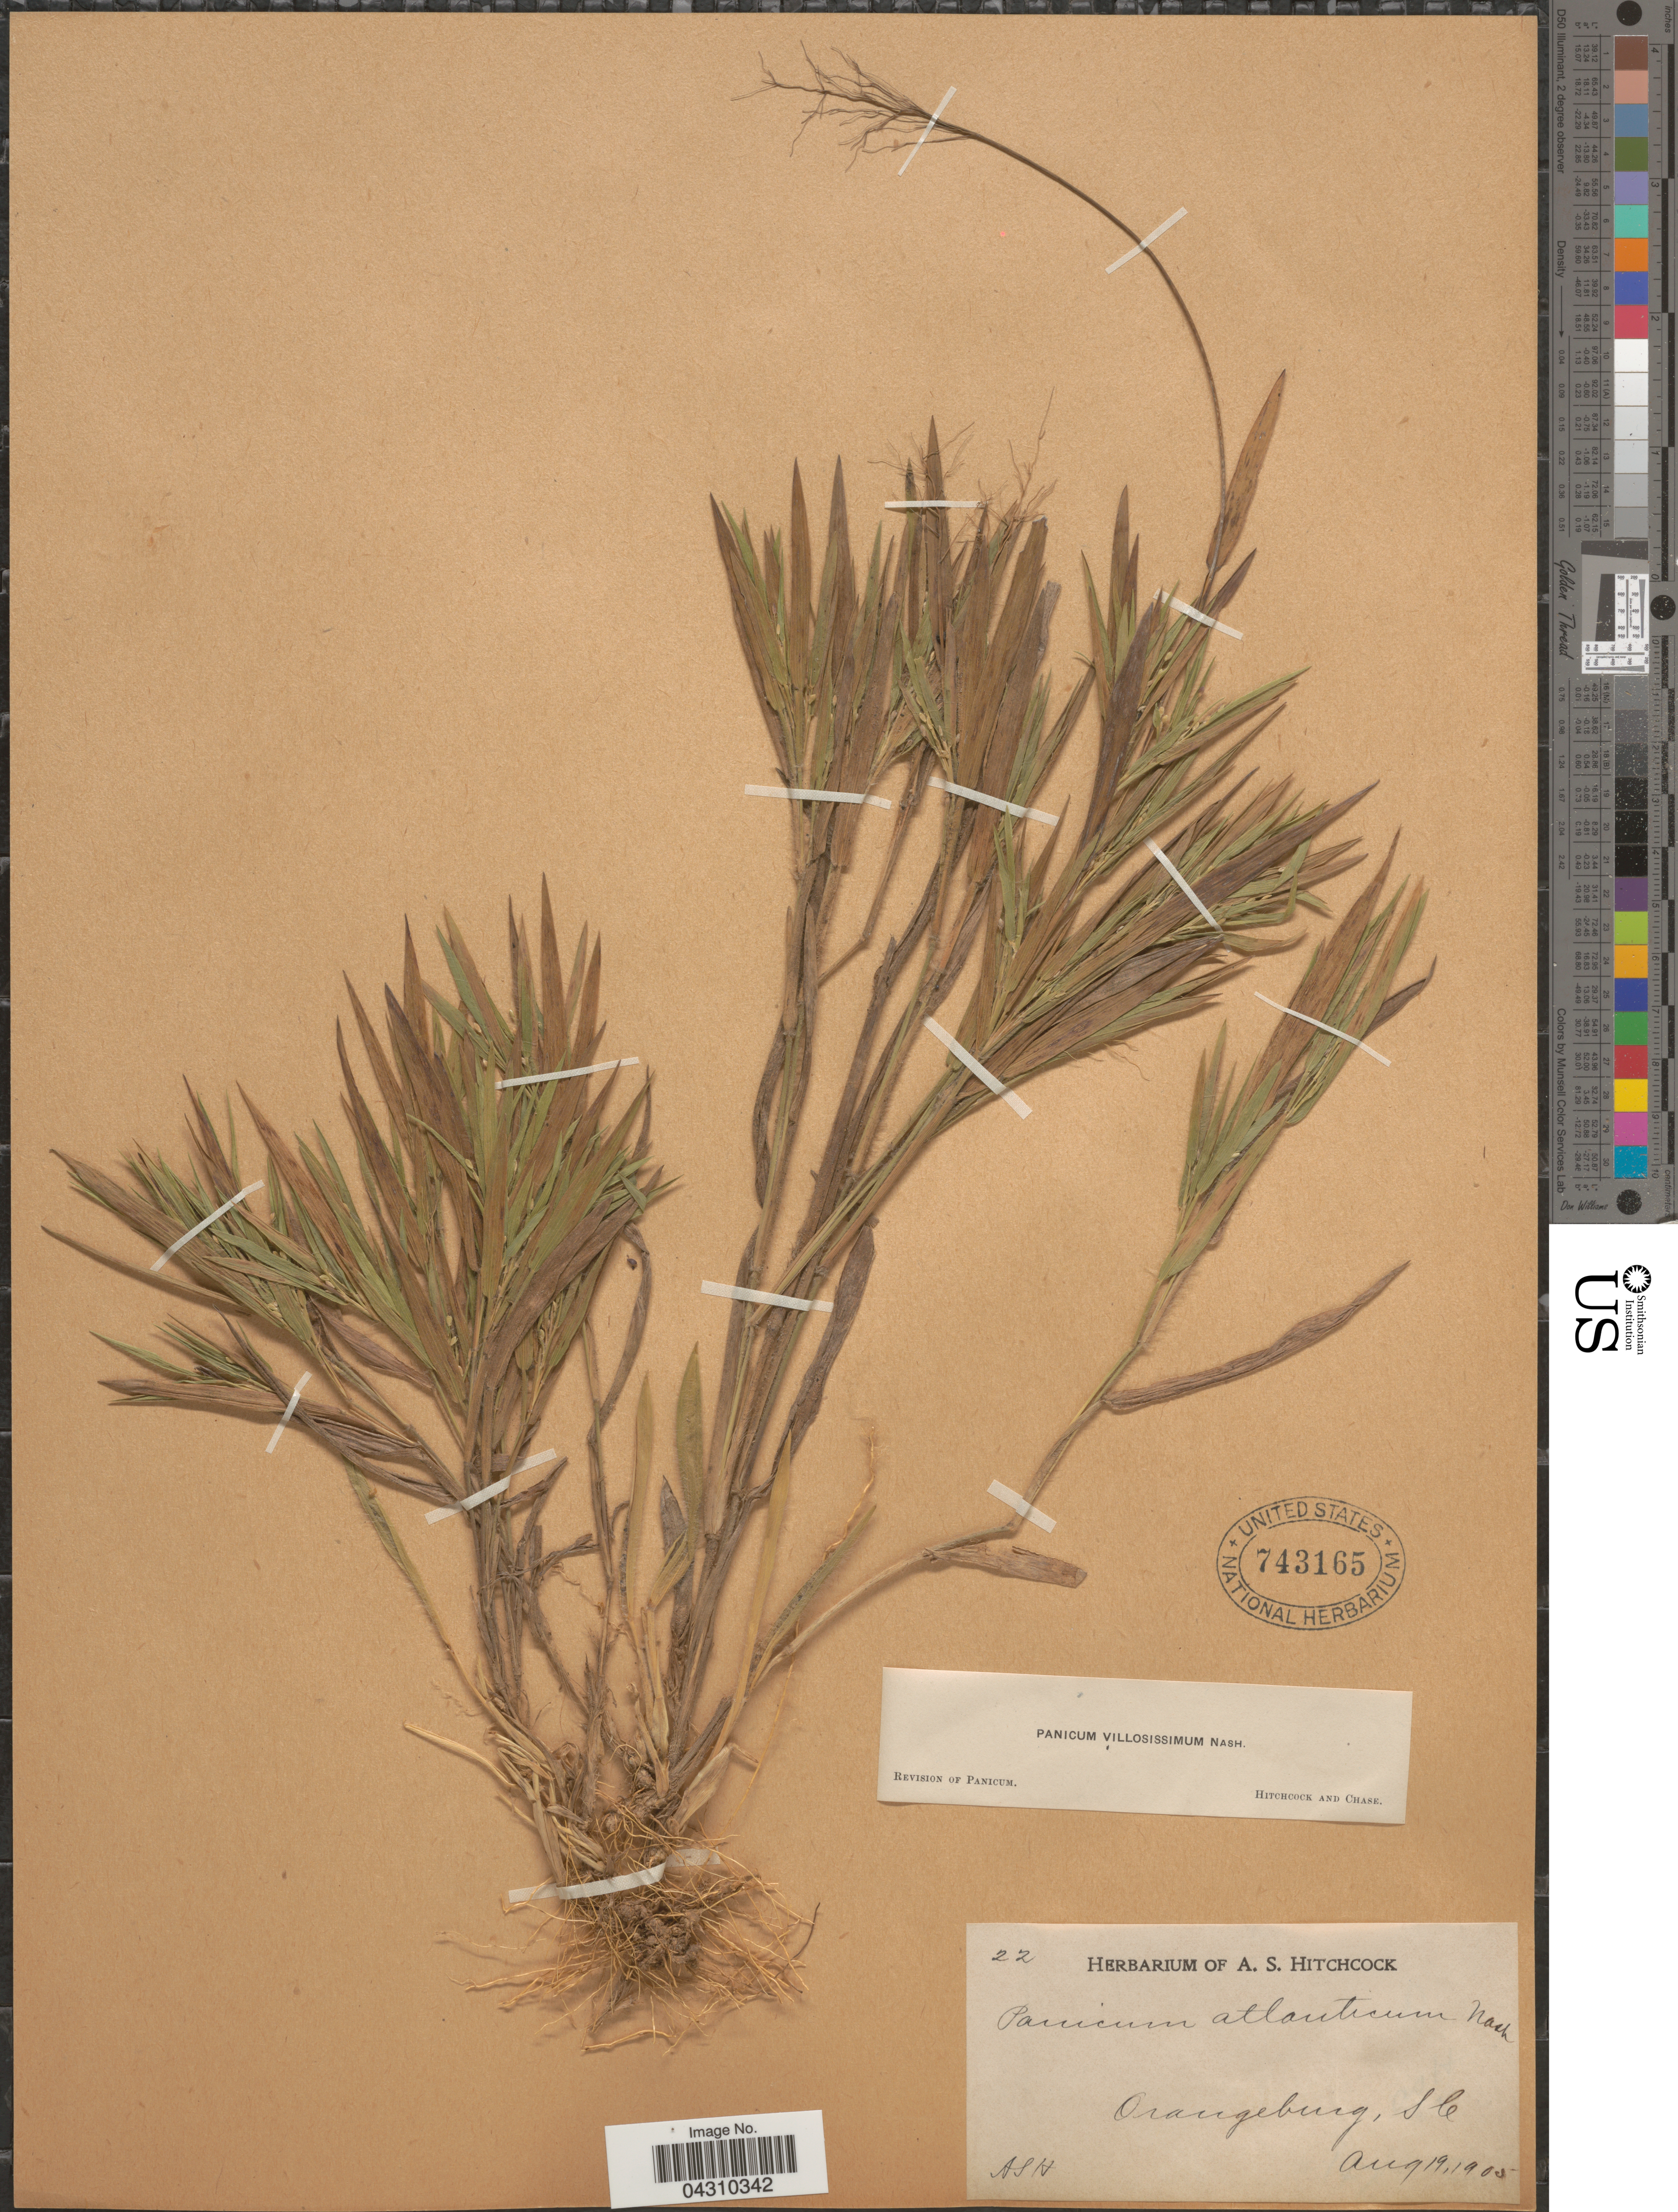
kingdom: Plantae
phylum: Tracheophyta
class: Liliopsida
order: Poales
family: Poaceae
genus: Dichanthelium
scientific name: Dichanthelium acuminatum var. acuminatum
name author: (Sw.) Gould & C.A. Clark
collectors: A. S. Hitchcock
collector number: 22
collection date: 1905-08-19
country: United States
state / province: South Carolina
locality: Orangeburg.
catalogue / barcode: US 743165